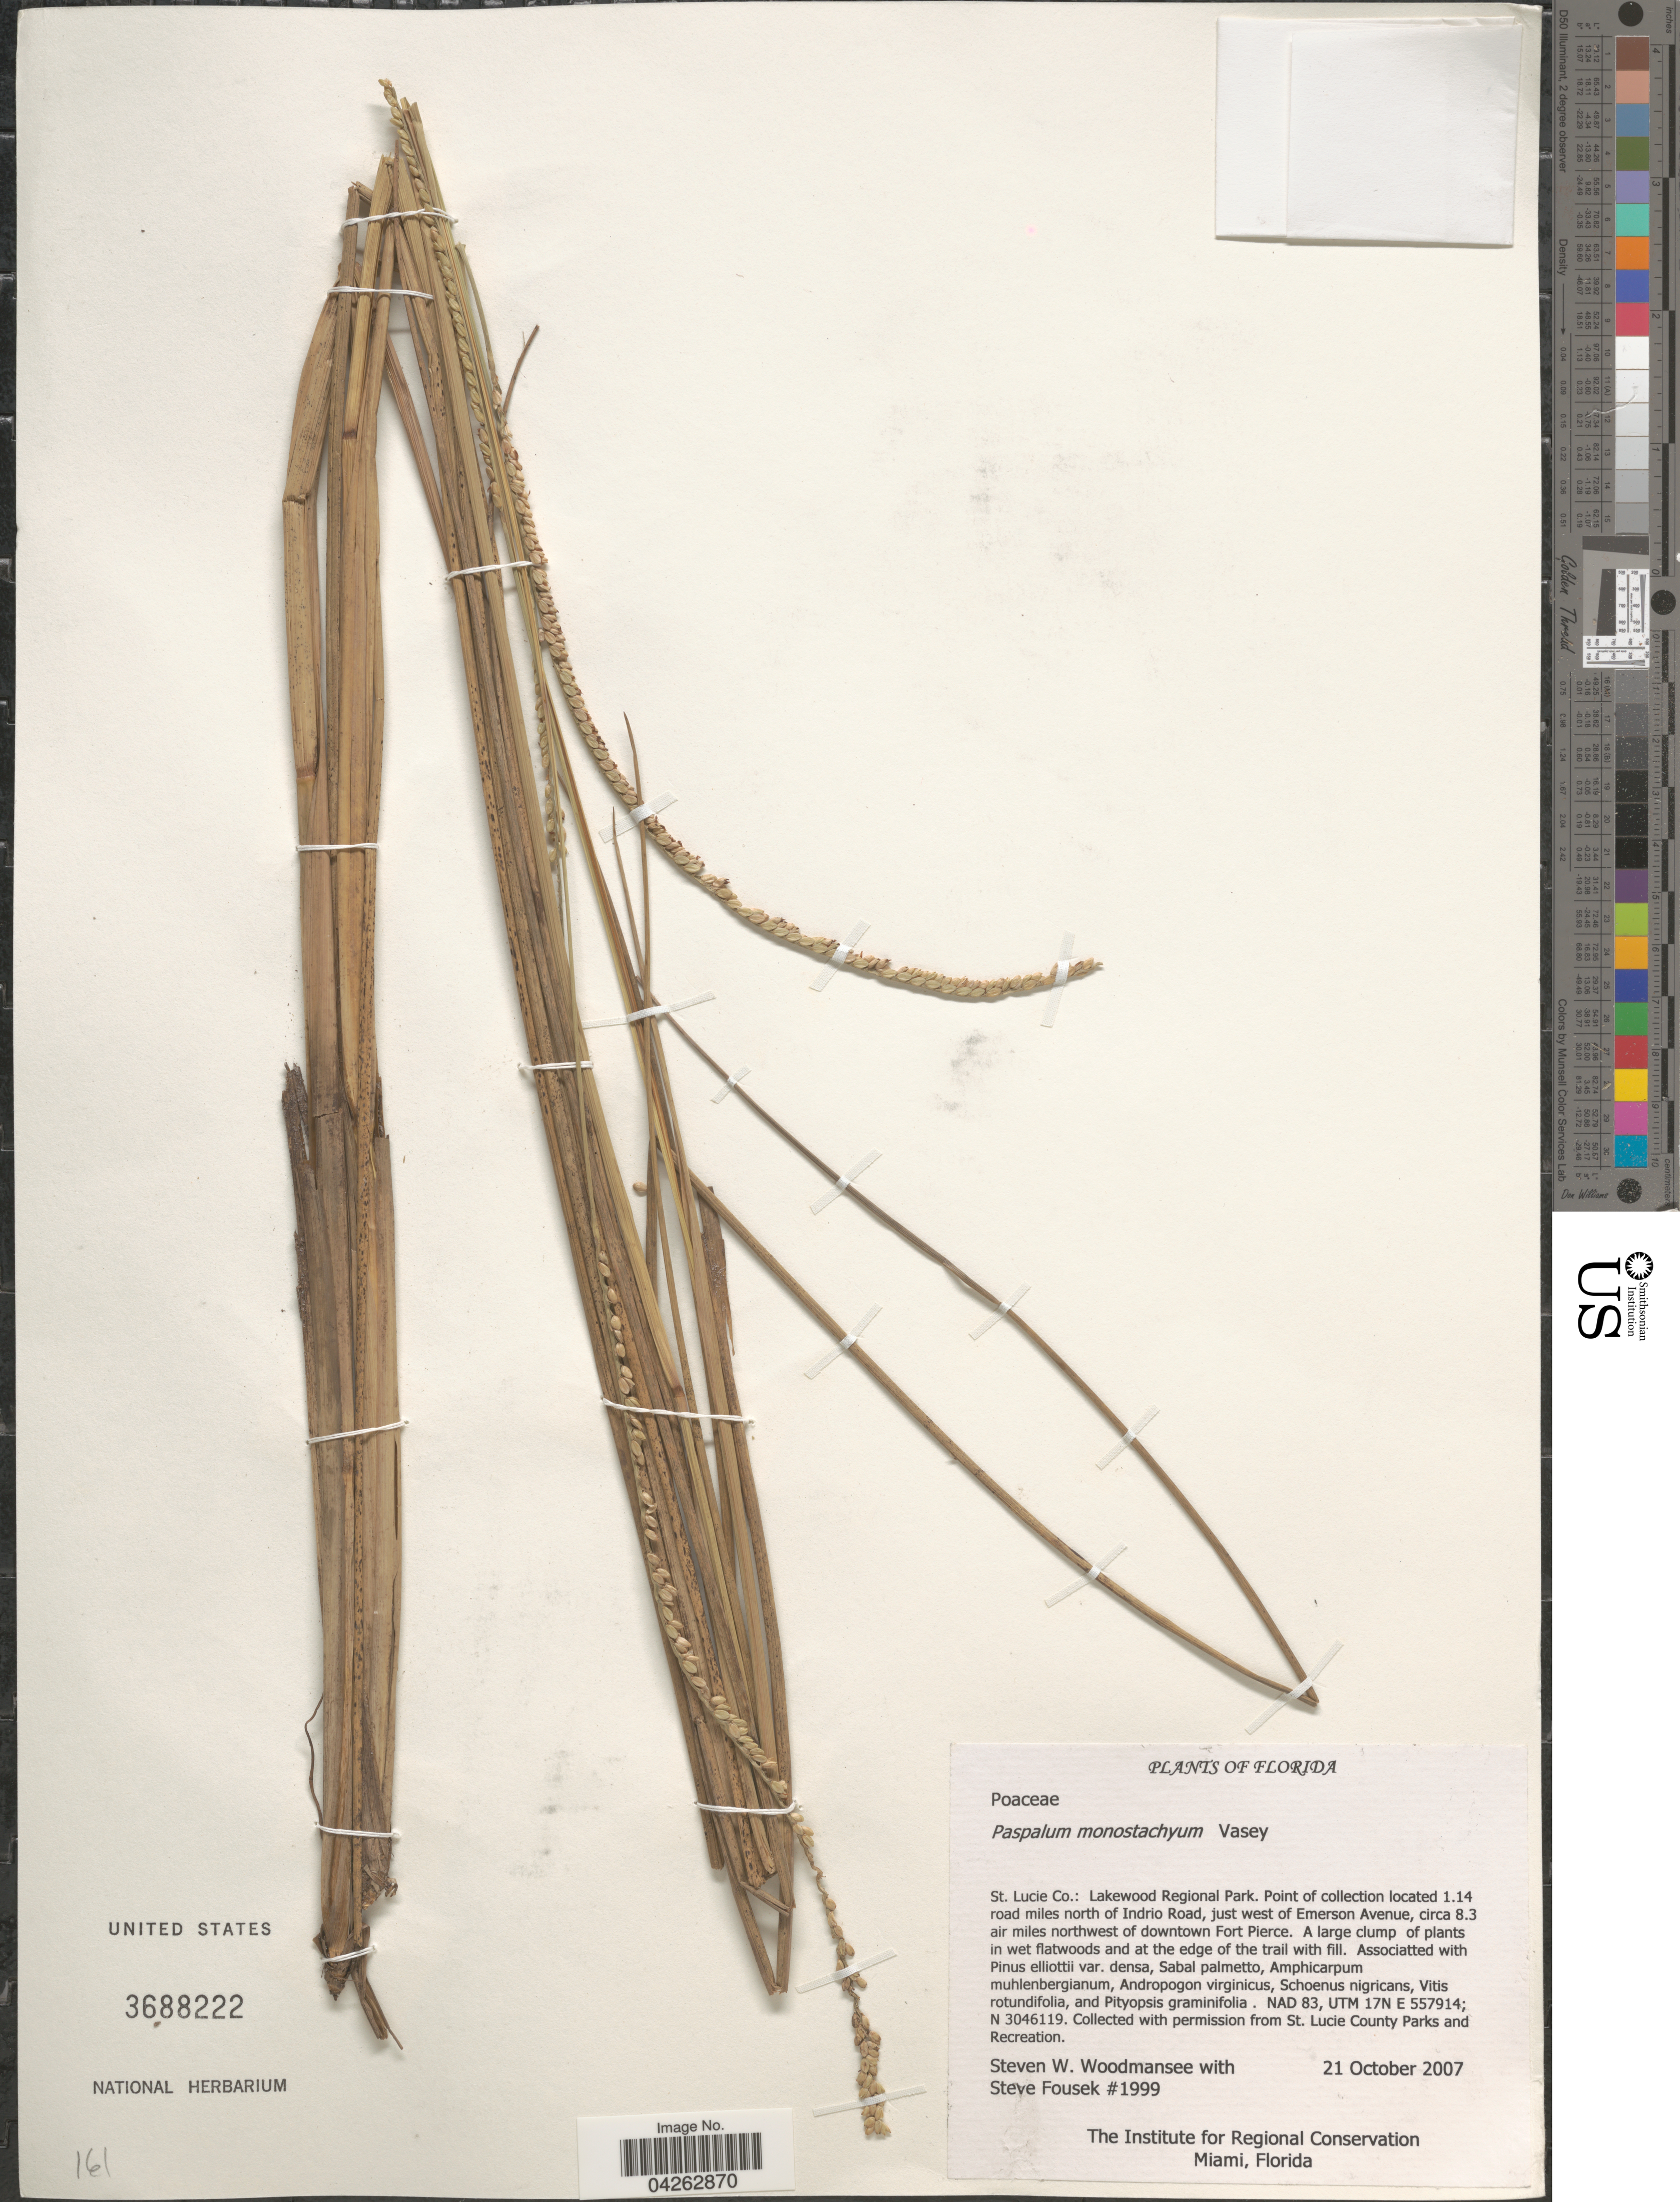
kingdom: Plantae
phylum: Tracheophyta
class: Liliopsida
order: Poales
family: Poaceae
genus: Paspalum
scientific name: Paspalum monostachyum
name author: Vasey ex Chapm.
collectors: S. Woodmansee & S. Fousek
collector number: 1999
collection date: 2007-10-21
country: United States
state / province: Florida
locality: St. Lucie Co.: Lakewood Regional Park. Point of collection located 1.14 road miles north of Indrio Road, just west of Emerson Avenue, circa 8.3 air miles northwest of downtown Fort Pierce. NAD 83, UTM 17N.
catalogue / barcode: US 3688222